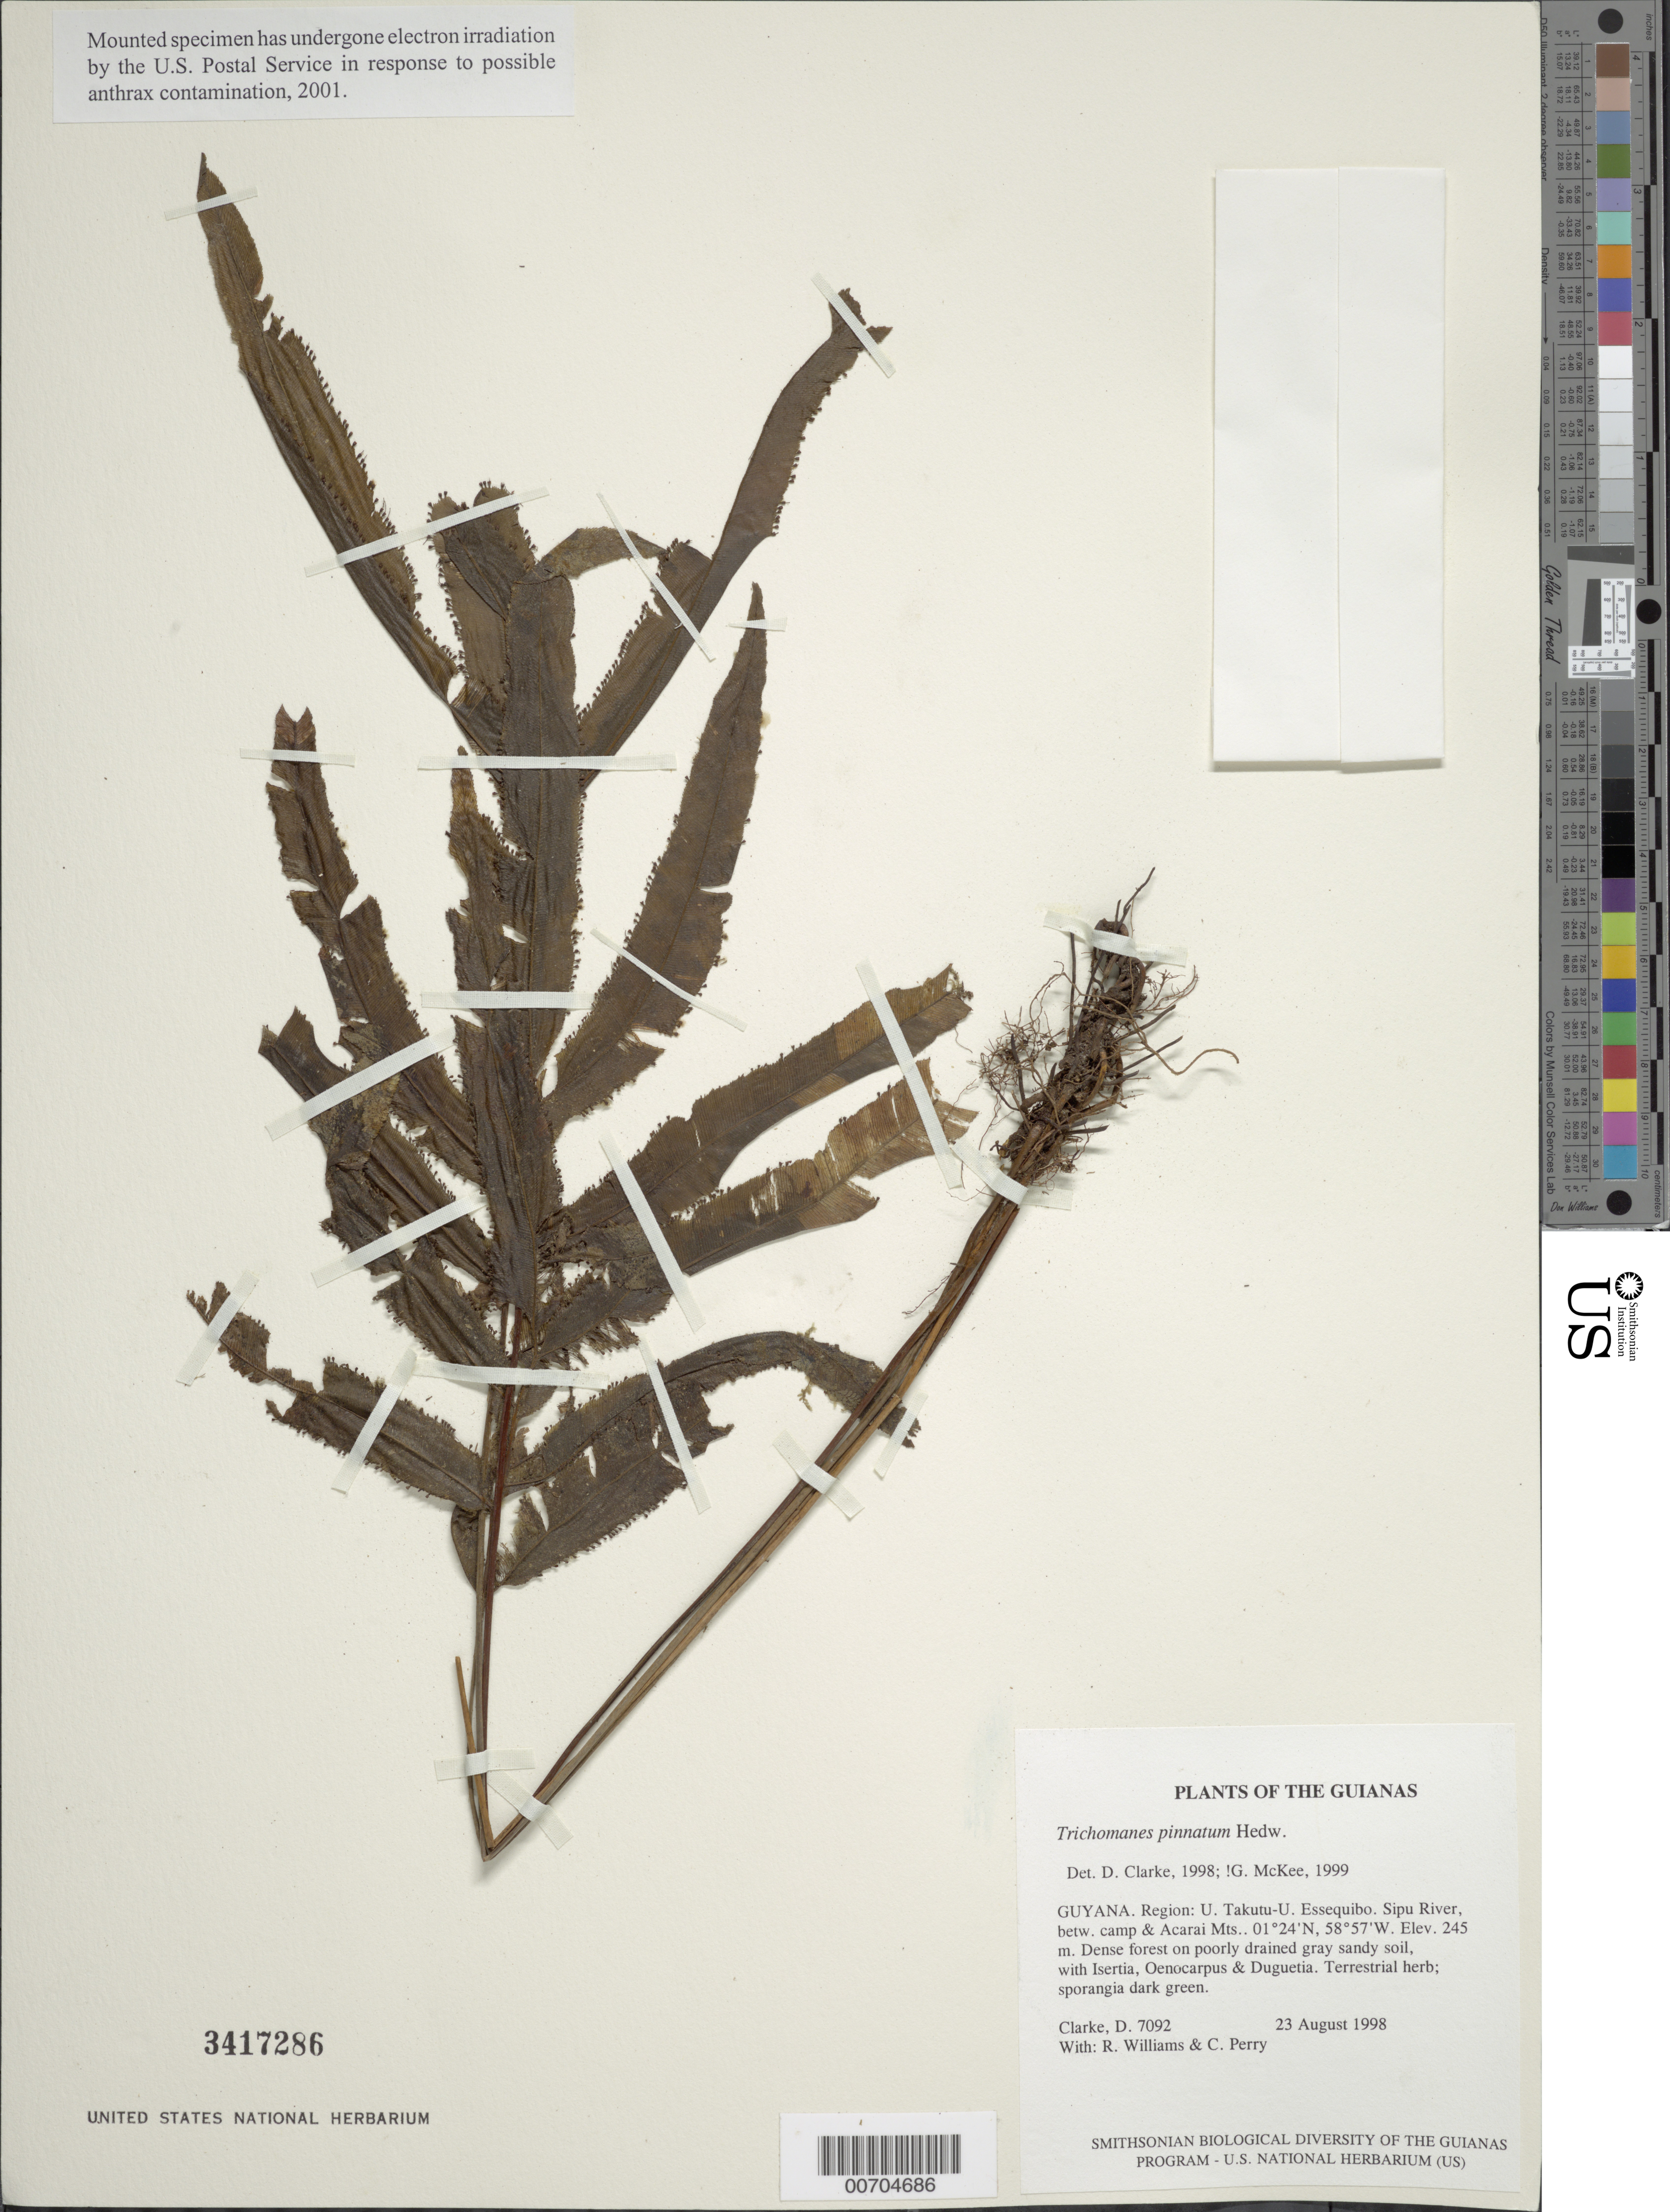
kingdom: Plantae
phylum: Tracheophyta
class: Polypodiopsida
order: Hymenophyllales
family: Hymenophyllaceae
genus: Trichomanes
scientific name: Trichomanes pinnatum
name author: Hedw.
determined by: McKee, G. S., (US), NMNH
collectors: H. D. Clarke, R. Williams & C. Perry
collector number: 7092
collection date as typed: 23 August 1998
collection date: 1998-08-23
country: Guyana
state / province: U. Takutu-U. Essequibo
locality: Sipu River, betw. camp & Acarai Mts.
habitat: Dense forest on poorly drained gray sandy soil, with Isertia, Oenocarpus & Duguetia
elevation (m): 245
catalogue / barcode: US 3417286